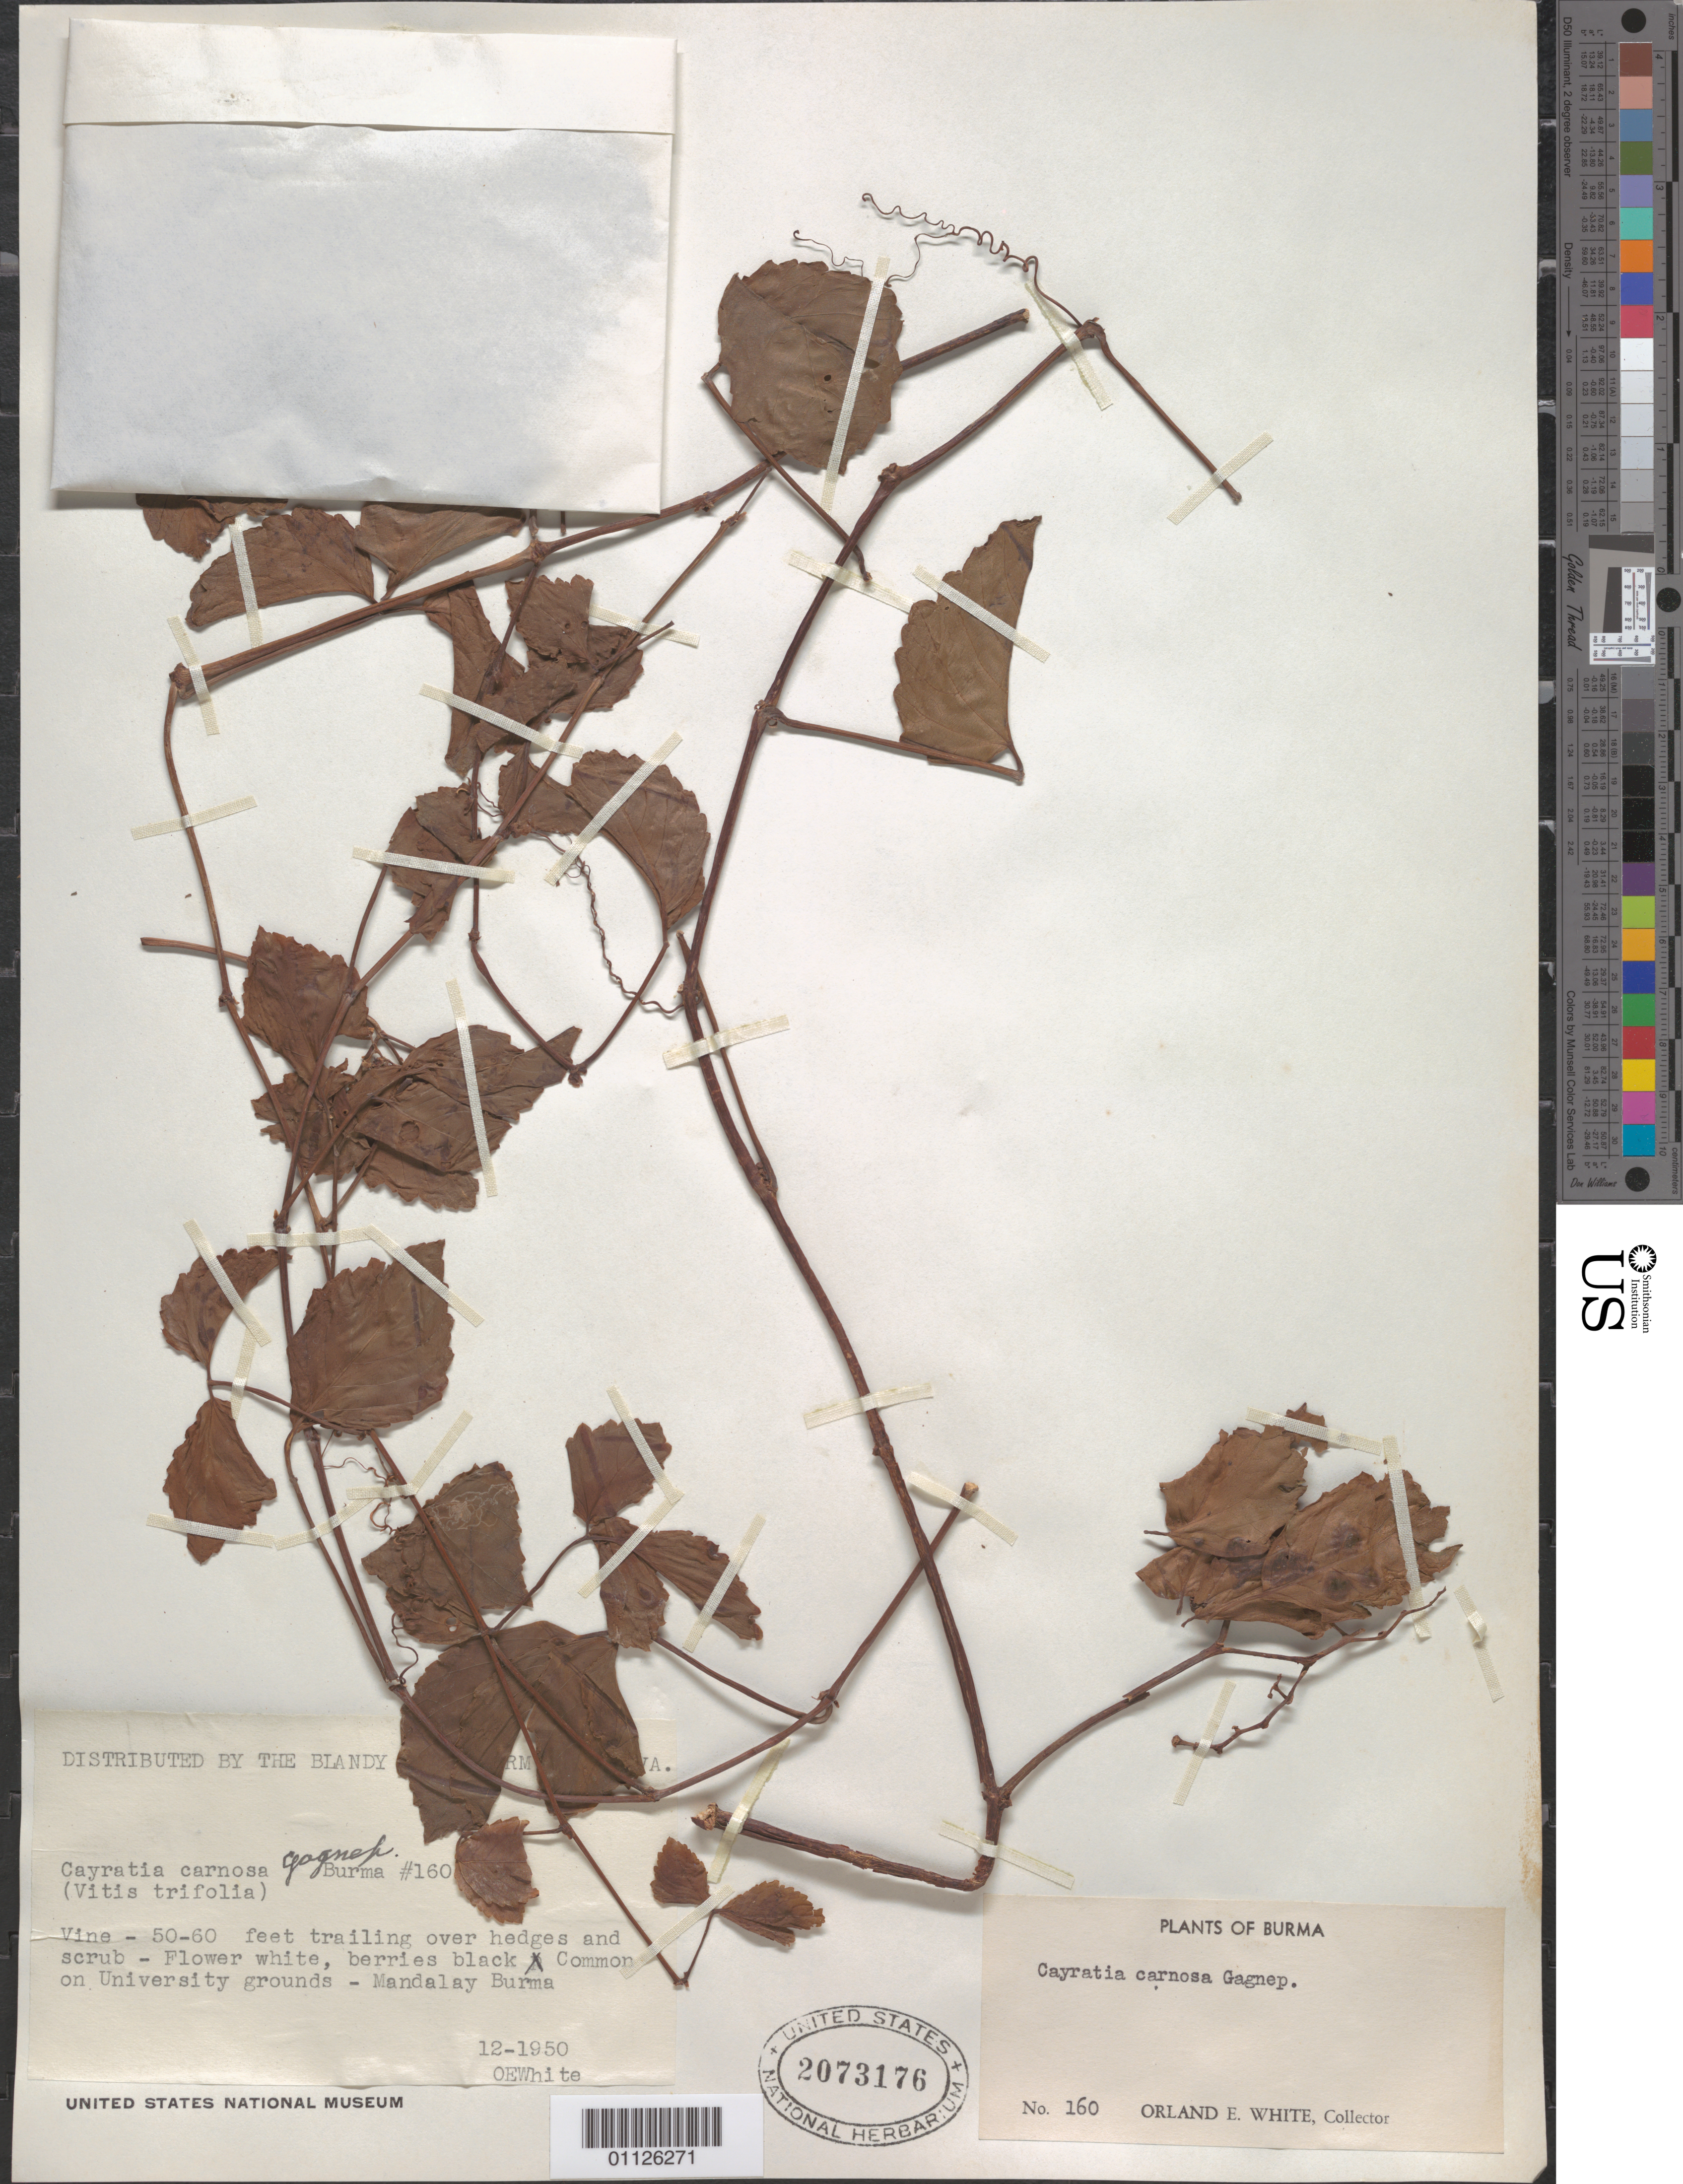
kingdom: Plantae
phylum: Tracheophyta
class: Magnoliopsida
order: Vitales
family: Vitaceae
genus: Causonis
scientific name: Causonis trifolia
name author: (L.) Mabb. & J. Wen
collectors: O. E. White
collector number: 160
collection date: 1950-12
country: Myanmar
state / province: Mandalay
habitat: Vine, trailing over hedges and scrub.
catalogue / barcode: US 2073176